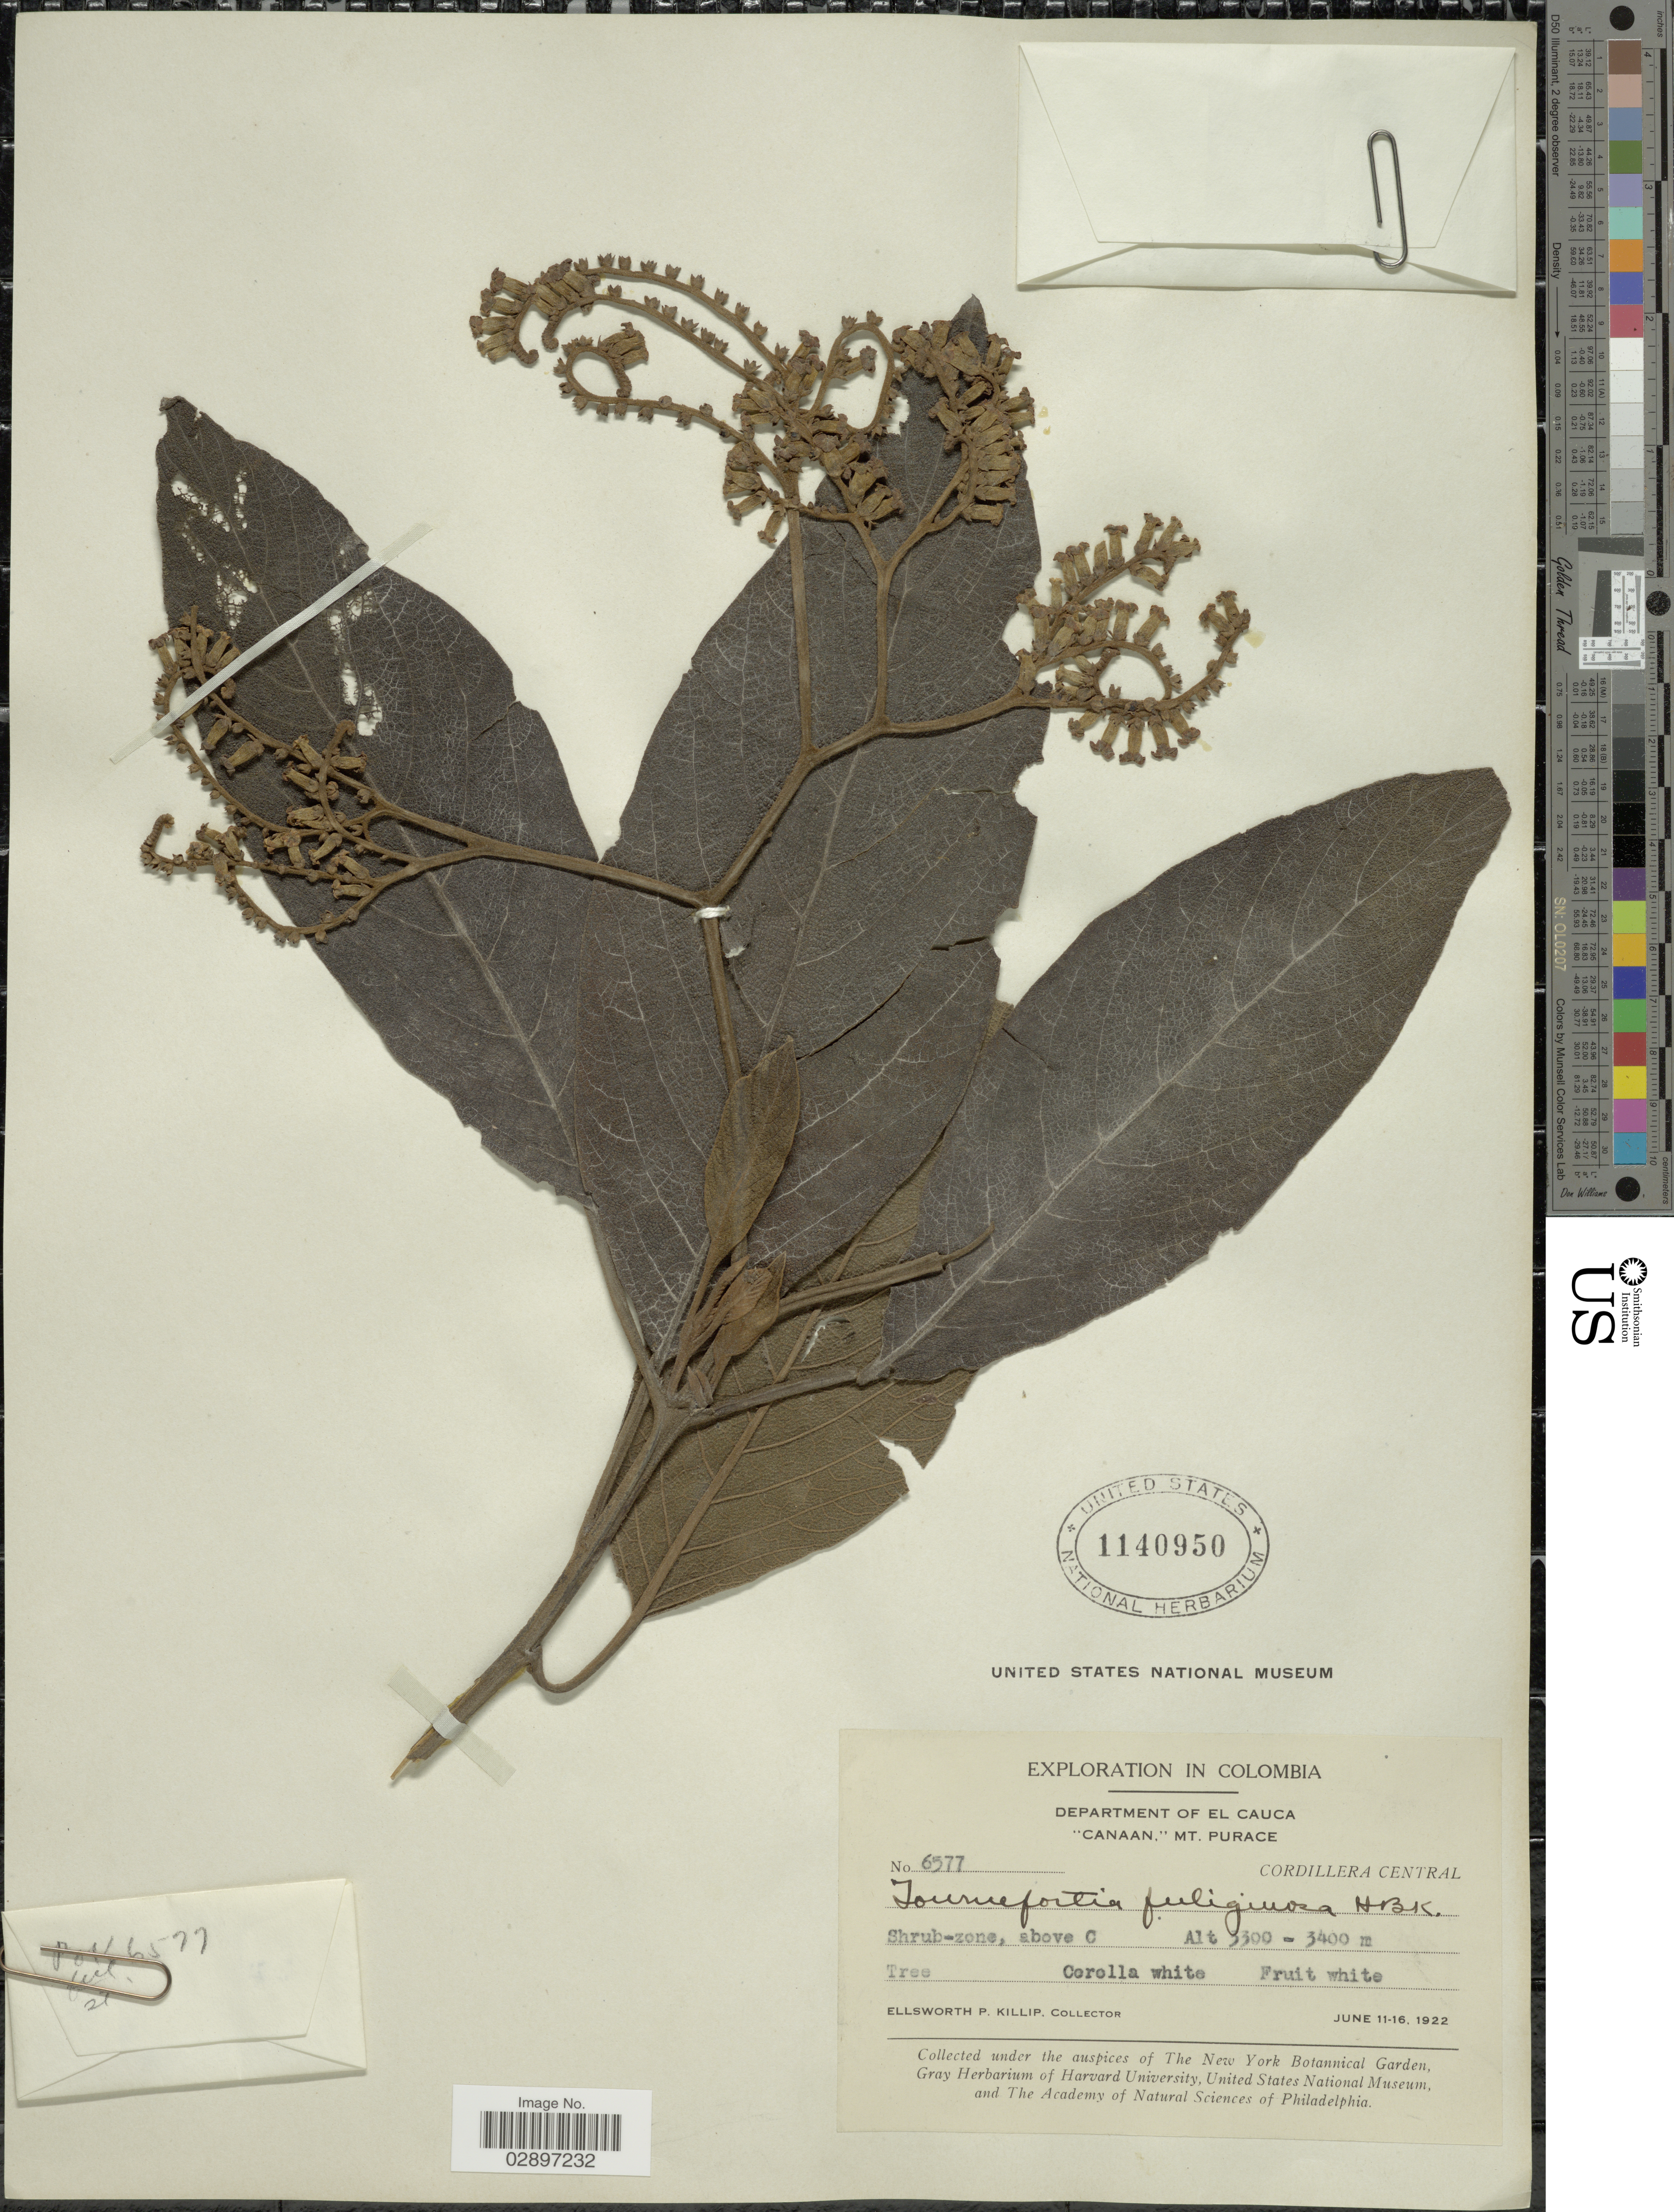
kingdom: Plantae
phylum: Tracheophyta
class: Magnoliopsida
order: Boraginales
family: Heliotropiaceae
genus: Tournefortia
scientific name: Tournefortia fuliginosa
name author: Kunth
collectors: E. P. Killip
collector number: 6577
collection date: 1922-06-11/1922-06-16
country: Colombia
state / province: Cauca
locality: Cordillera Central, Shrub-zone, above C, Department of el Cauca, "Canaan" Mt. Purace.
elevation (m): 3300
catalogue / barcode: US 1140950